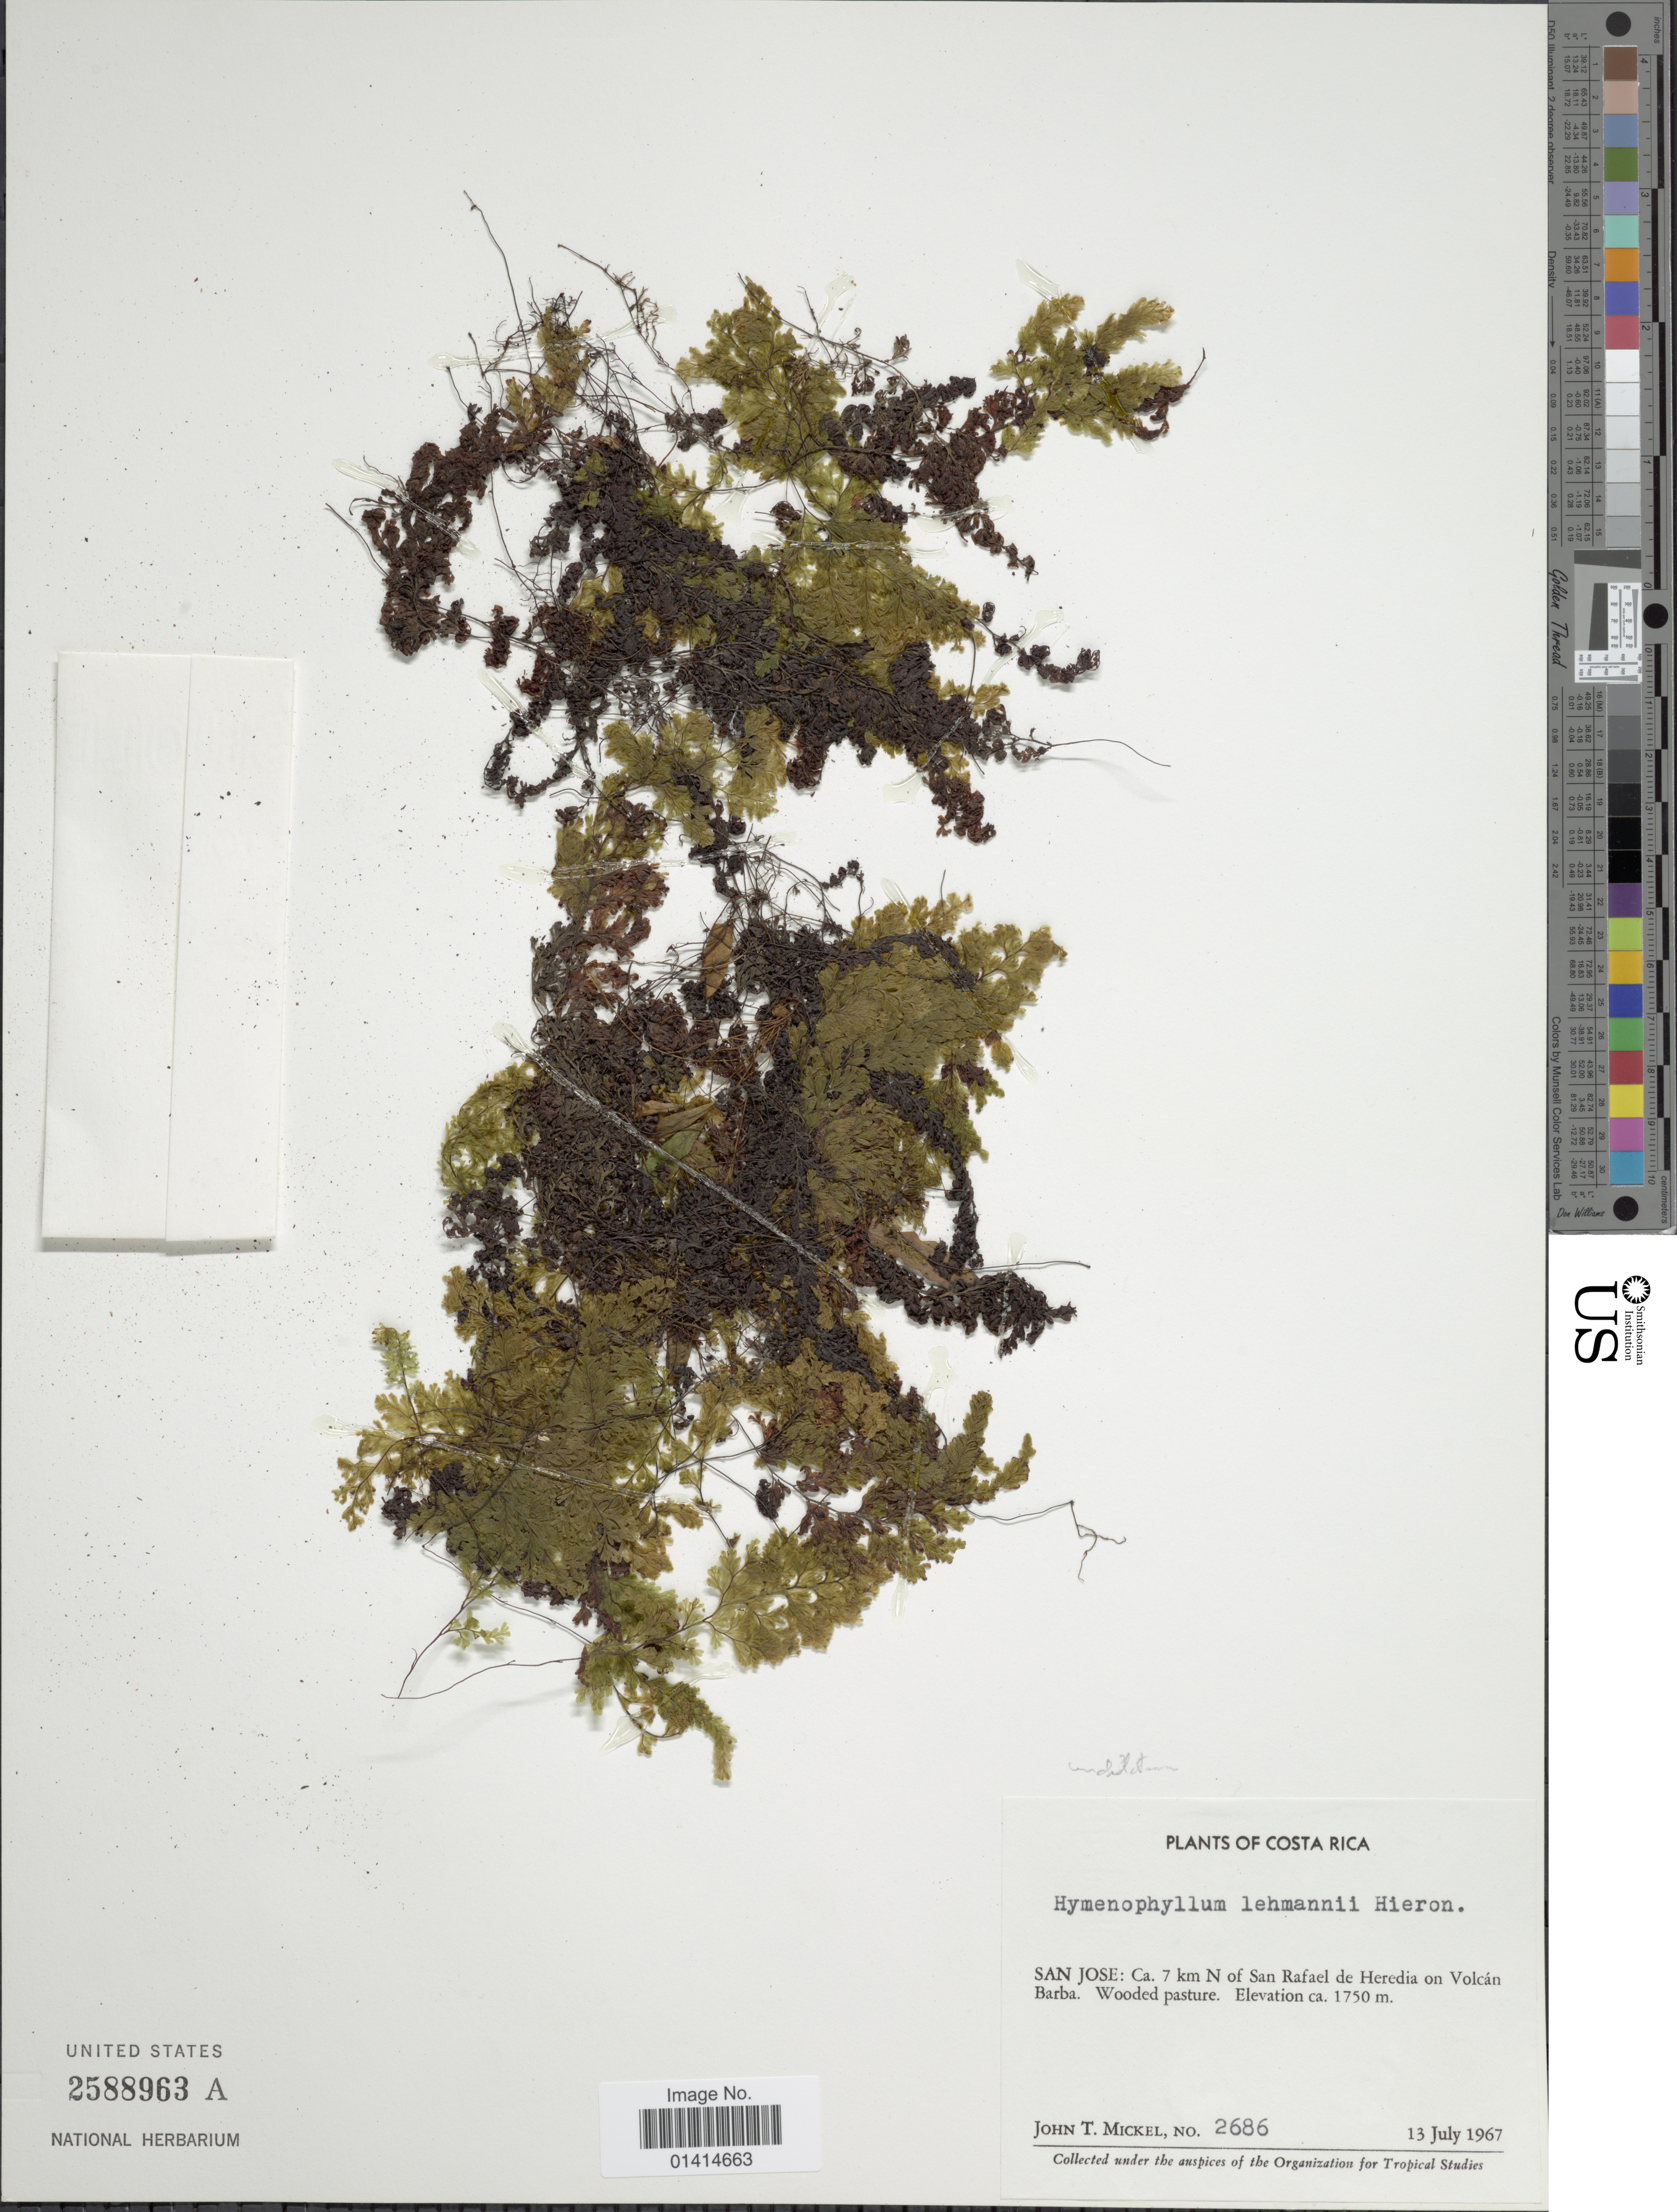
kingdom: Plantae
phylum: Tracheophyta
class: Polypodiopsida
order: Hymenophyllales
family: Hymenophyllaceae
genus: Hymenophyllum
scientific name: Hymenophyllum undulatum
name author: (Sw.) Sw.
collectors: J. T. Mickel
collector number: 2686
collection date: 1967-07-13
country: Costa Rica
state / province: San José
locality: Ca 7 km n of San rafael de Heredia on Volcán Barba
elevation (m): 1750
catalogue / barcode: US 2588963A